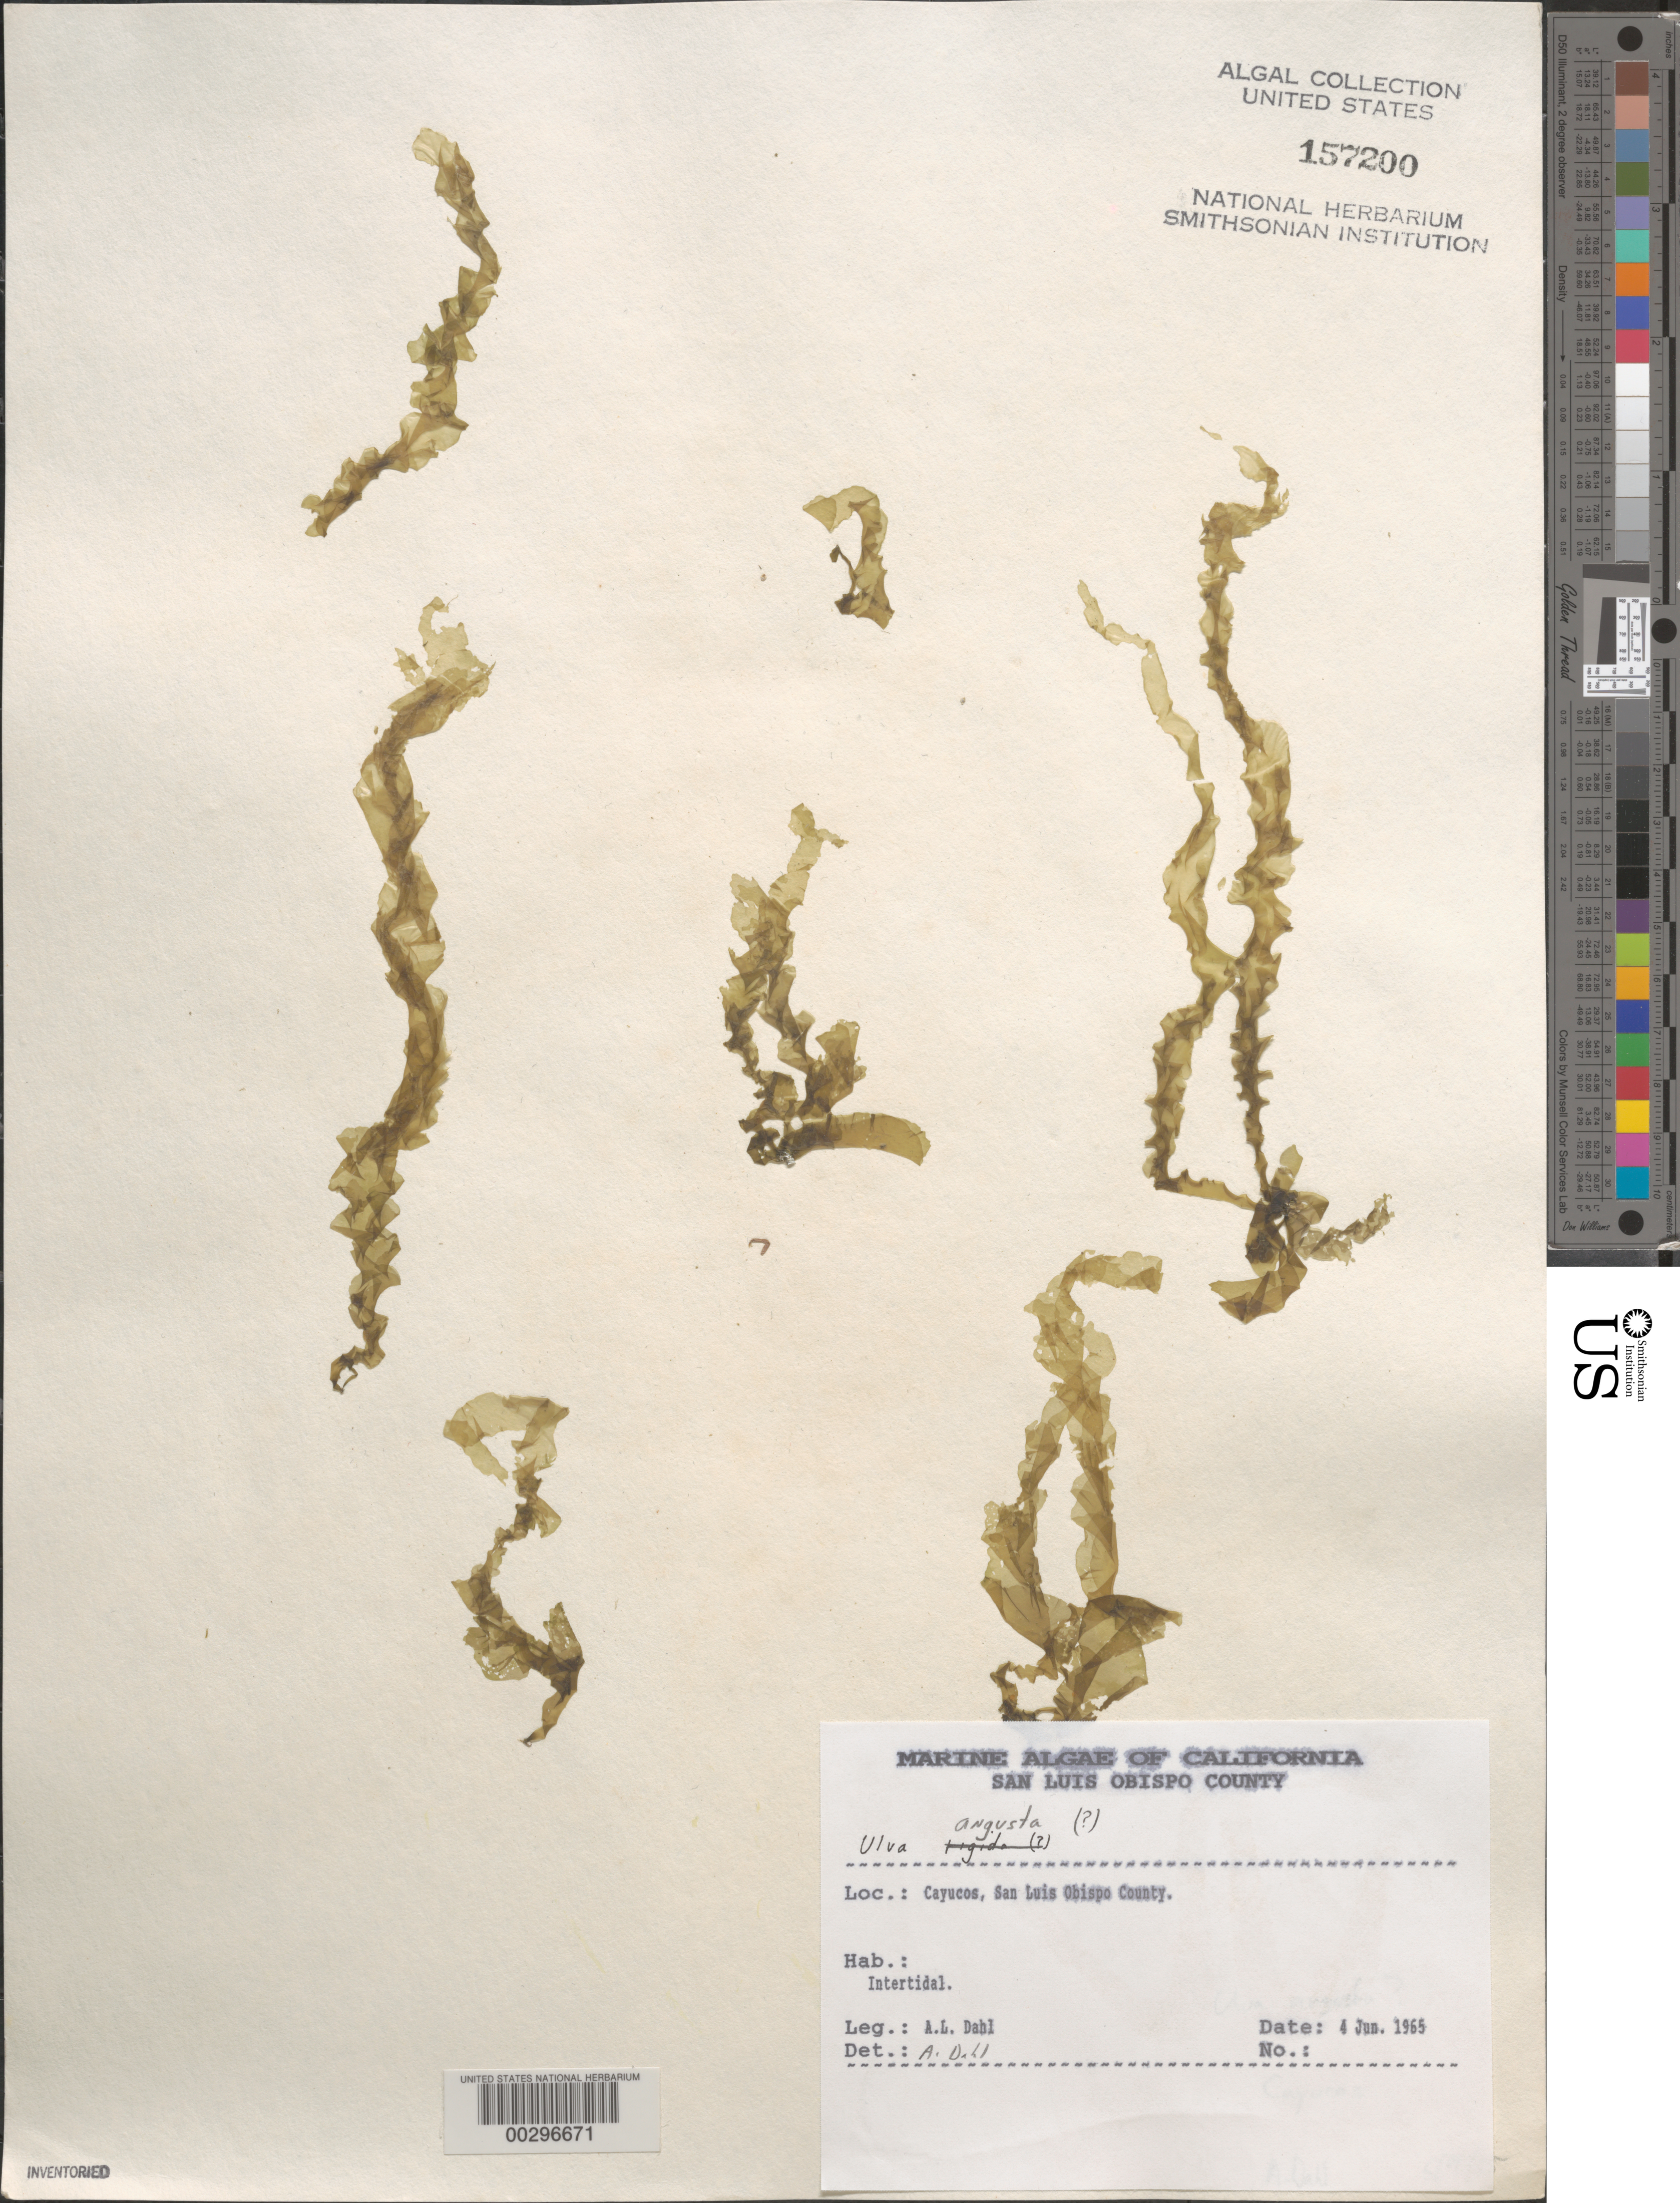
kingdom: Plantae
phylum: Chlorophyta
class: Ulvophyceae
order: Ulvales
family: Ulvaceae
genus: Ulva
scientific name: Ulva californica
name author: N.Wille in Collins et al.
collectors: A. Dahl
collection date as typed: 04 Jun 1965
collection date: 1965-06-04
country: United States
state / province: California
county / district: San Luis Obispo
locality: Cayucos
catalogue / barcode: US 157200